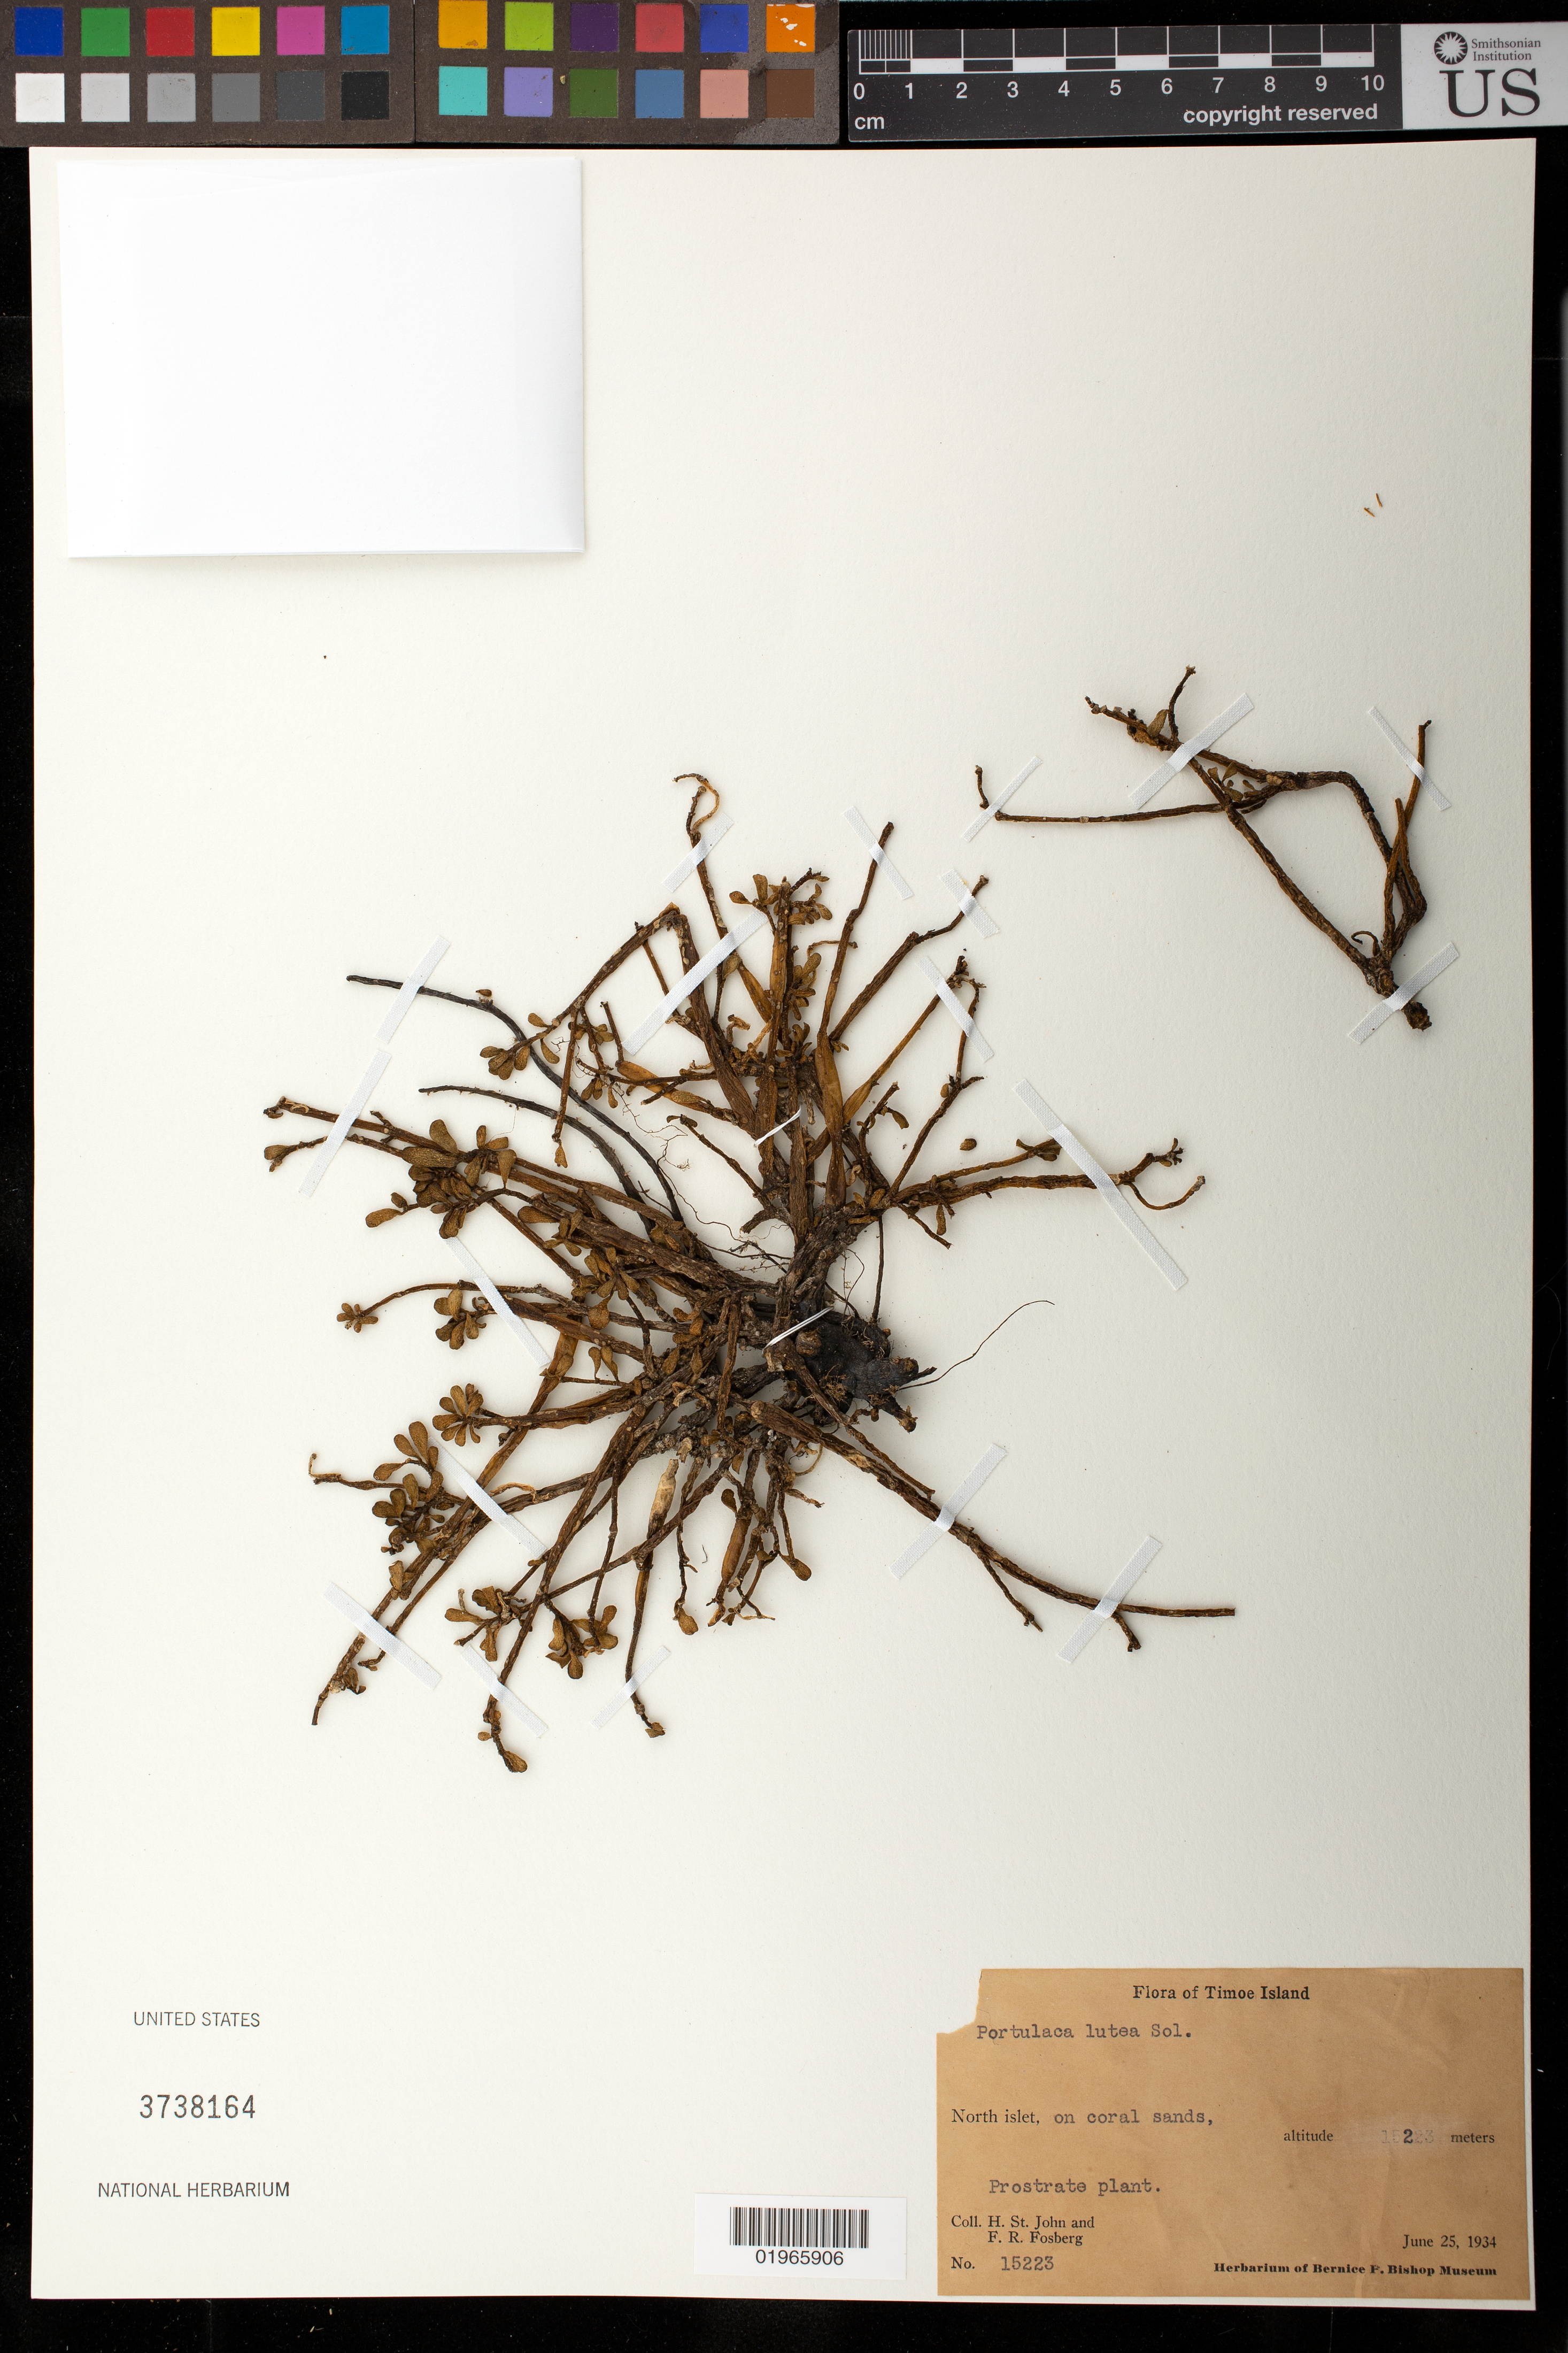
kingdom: Plantae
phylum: Tracheophyta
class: Magnoliopsida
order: Caryophyllales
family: Portulacaceae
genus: Portulaca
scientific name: Portulaca lutea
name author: Sol.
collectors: H. St. John & F. R. Fosberg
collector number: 15223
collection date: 1934-06-25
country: French Polynesia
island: Timoe Atoll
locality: Timoe Island. North islet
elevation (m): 2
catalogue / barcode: US 3738164